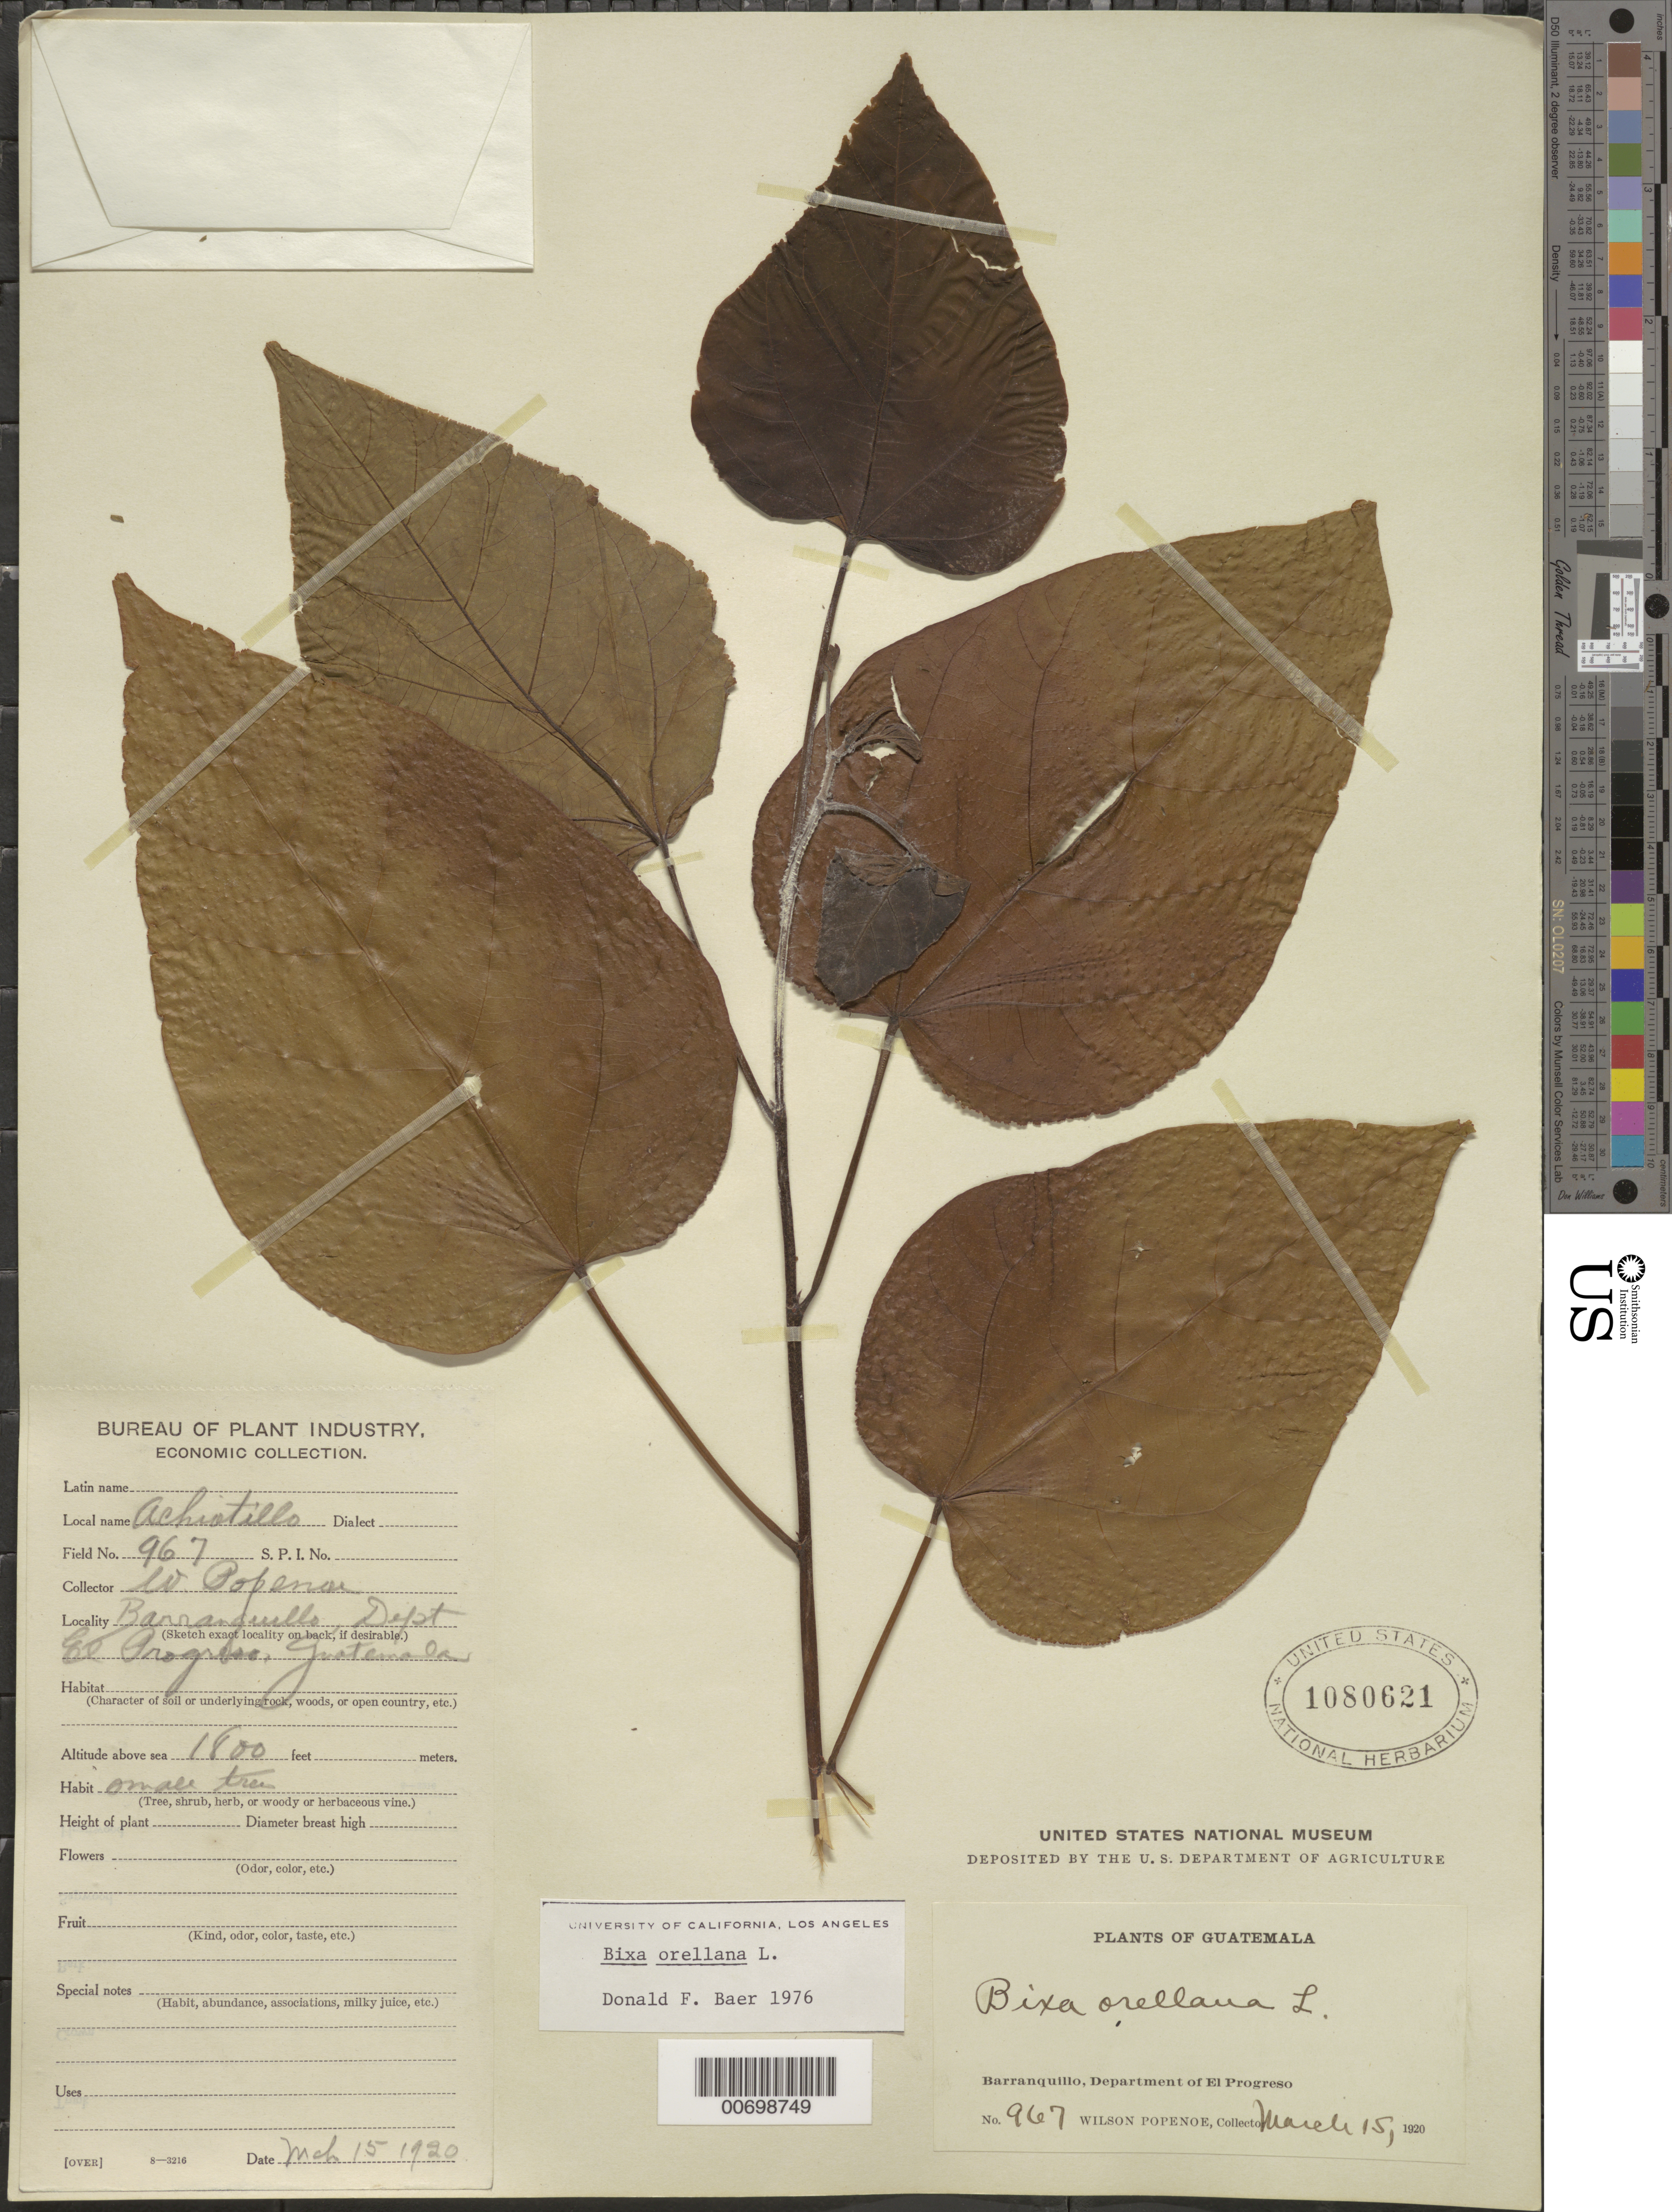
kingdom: Plantae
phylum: Tracheophyta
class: Magnoliopsida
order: Malvales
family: Bixaceae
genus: Bixa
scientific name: Bixa orellana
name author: L.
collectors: W. Popenoe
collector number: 967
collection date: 1920-03-15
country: Guatemala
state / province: El Progreso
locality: Barranquillo, Department of El Progreso,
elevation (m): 549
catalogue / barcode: US 1080621